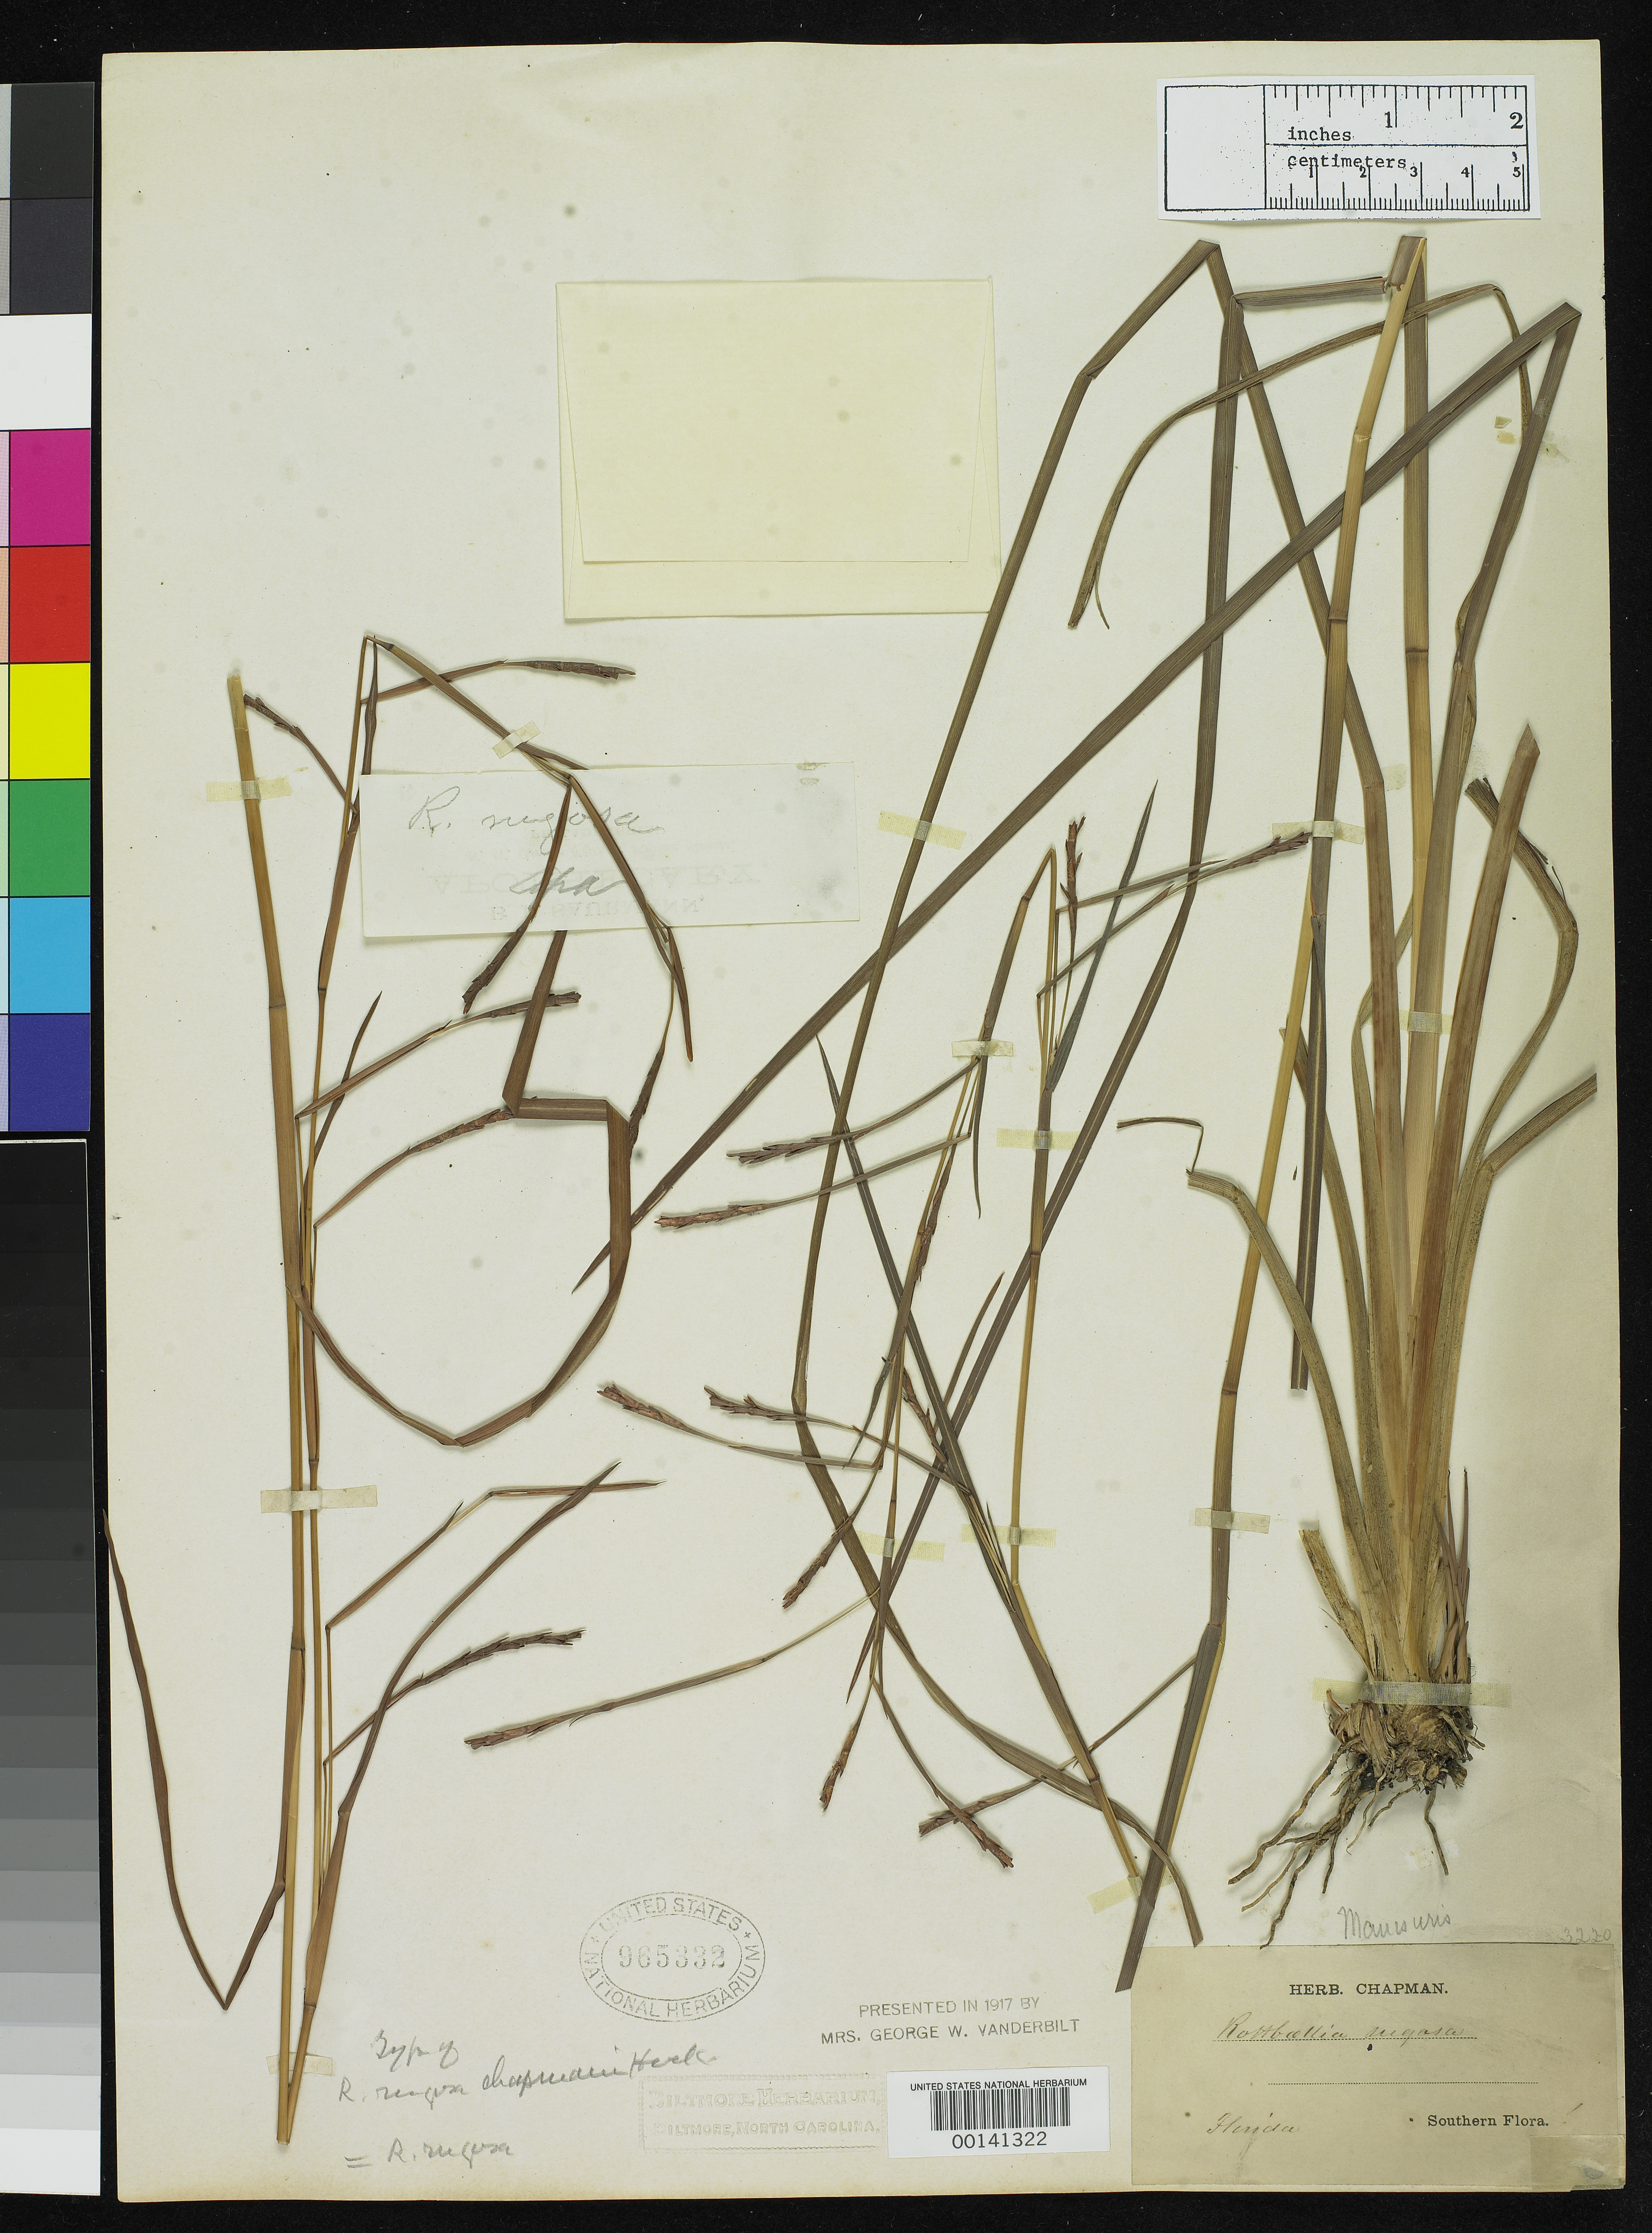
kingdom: Plantae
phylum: Tracheophyta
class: Liliopsida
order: Poales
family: Poaceae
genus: Rottboellia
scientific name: Rottboellia rugosa var. chapmani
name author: Hack. in A. DC.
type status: Isotype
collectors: A. W. Chapman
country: United States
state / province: Florida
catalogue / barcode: US 965332